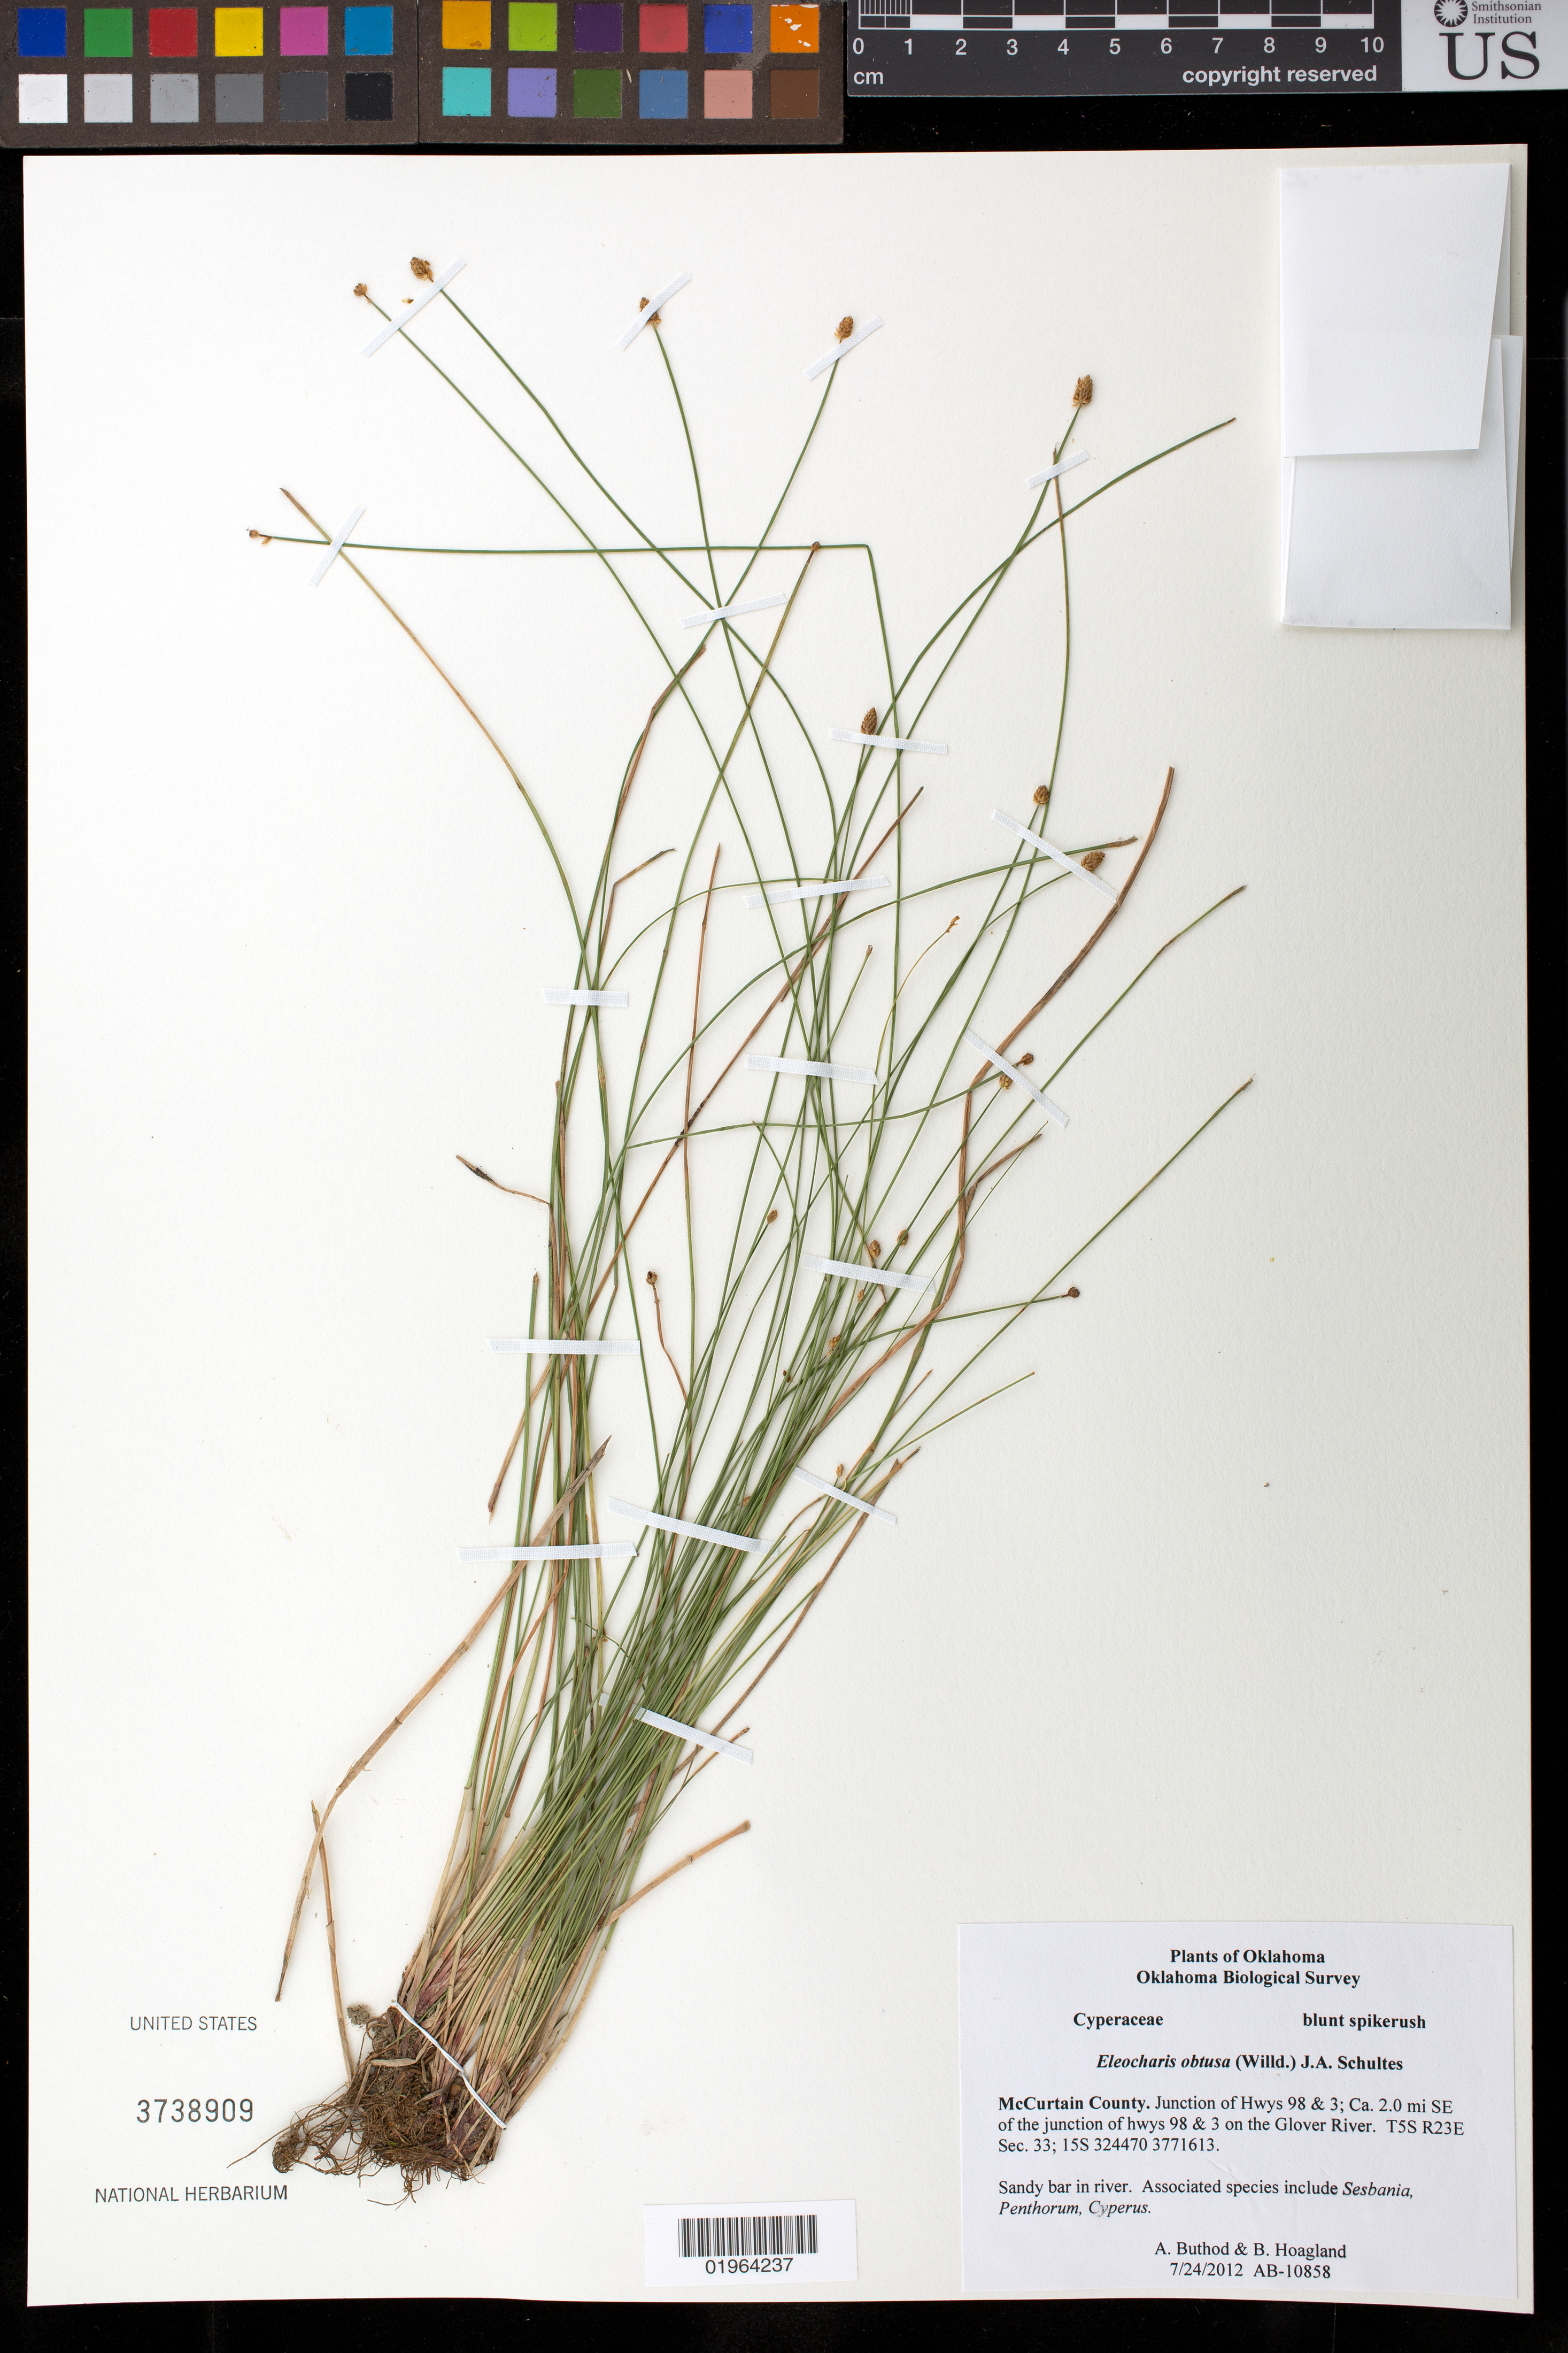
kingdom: Plantae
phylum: Tracheophyta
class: Liliopsida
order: Poales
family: Cyperaceae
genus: Eleocharis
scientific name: Eleocharis obtusa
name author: (Willd.) Schult.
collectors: A. Buthod & B. Hoagland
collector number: AB-10858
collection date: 2012-07-24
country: United States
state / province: Oklahoma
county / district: McCurtain County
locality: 2 mi. SE of the jct of Hwys 98 and 3 on the Glover River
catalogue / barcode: US 3738909